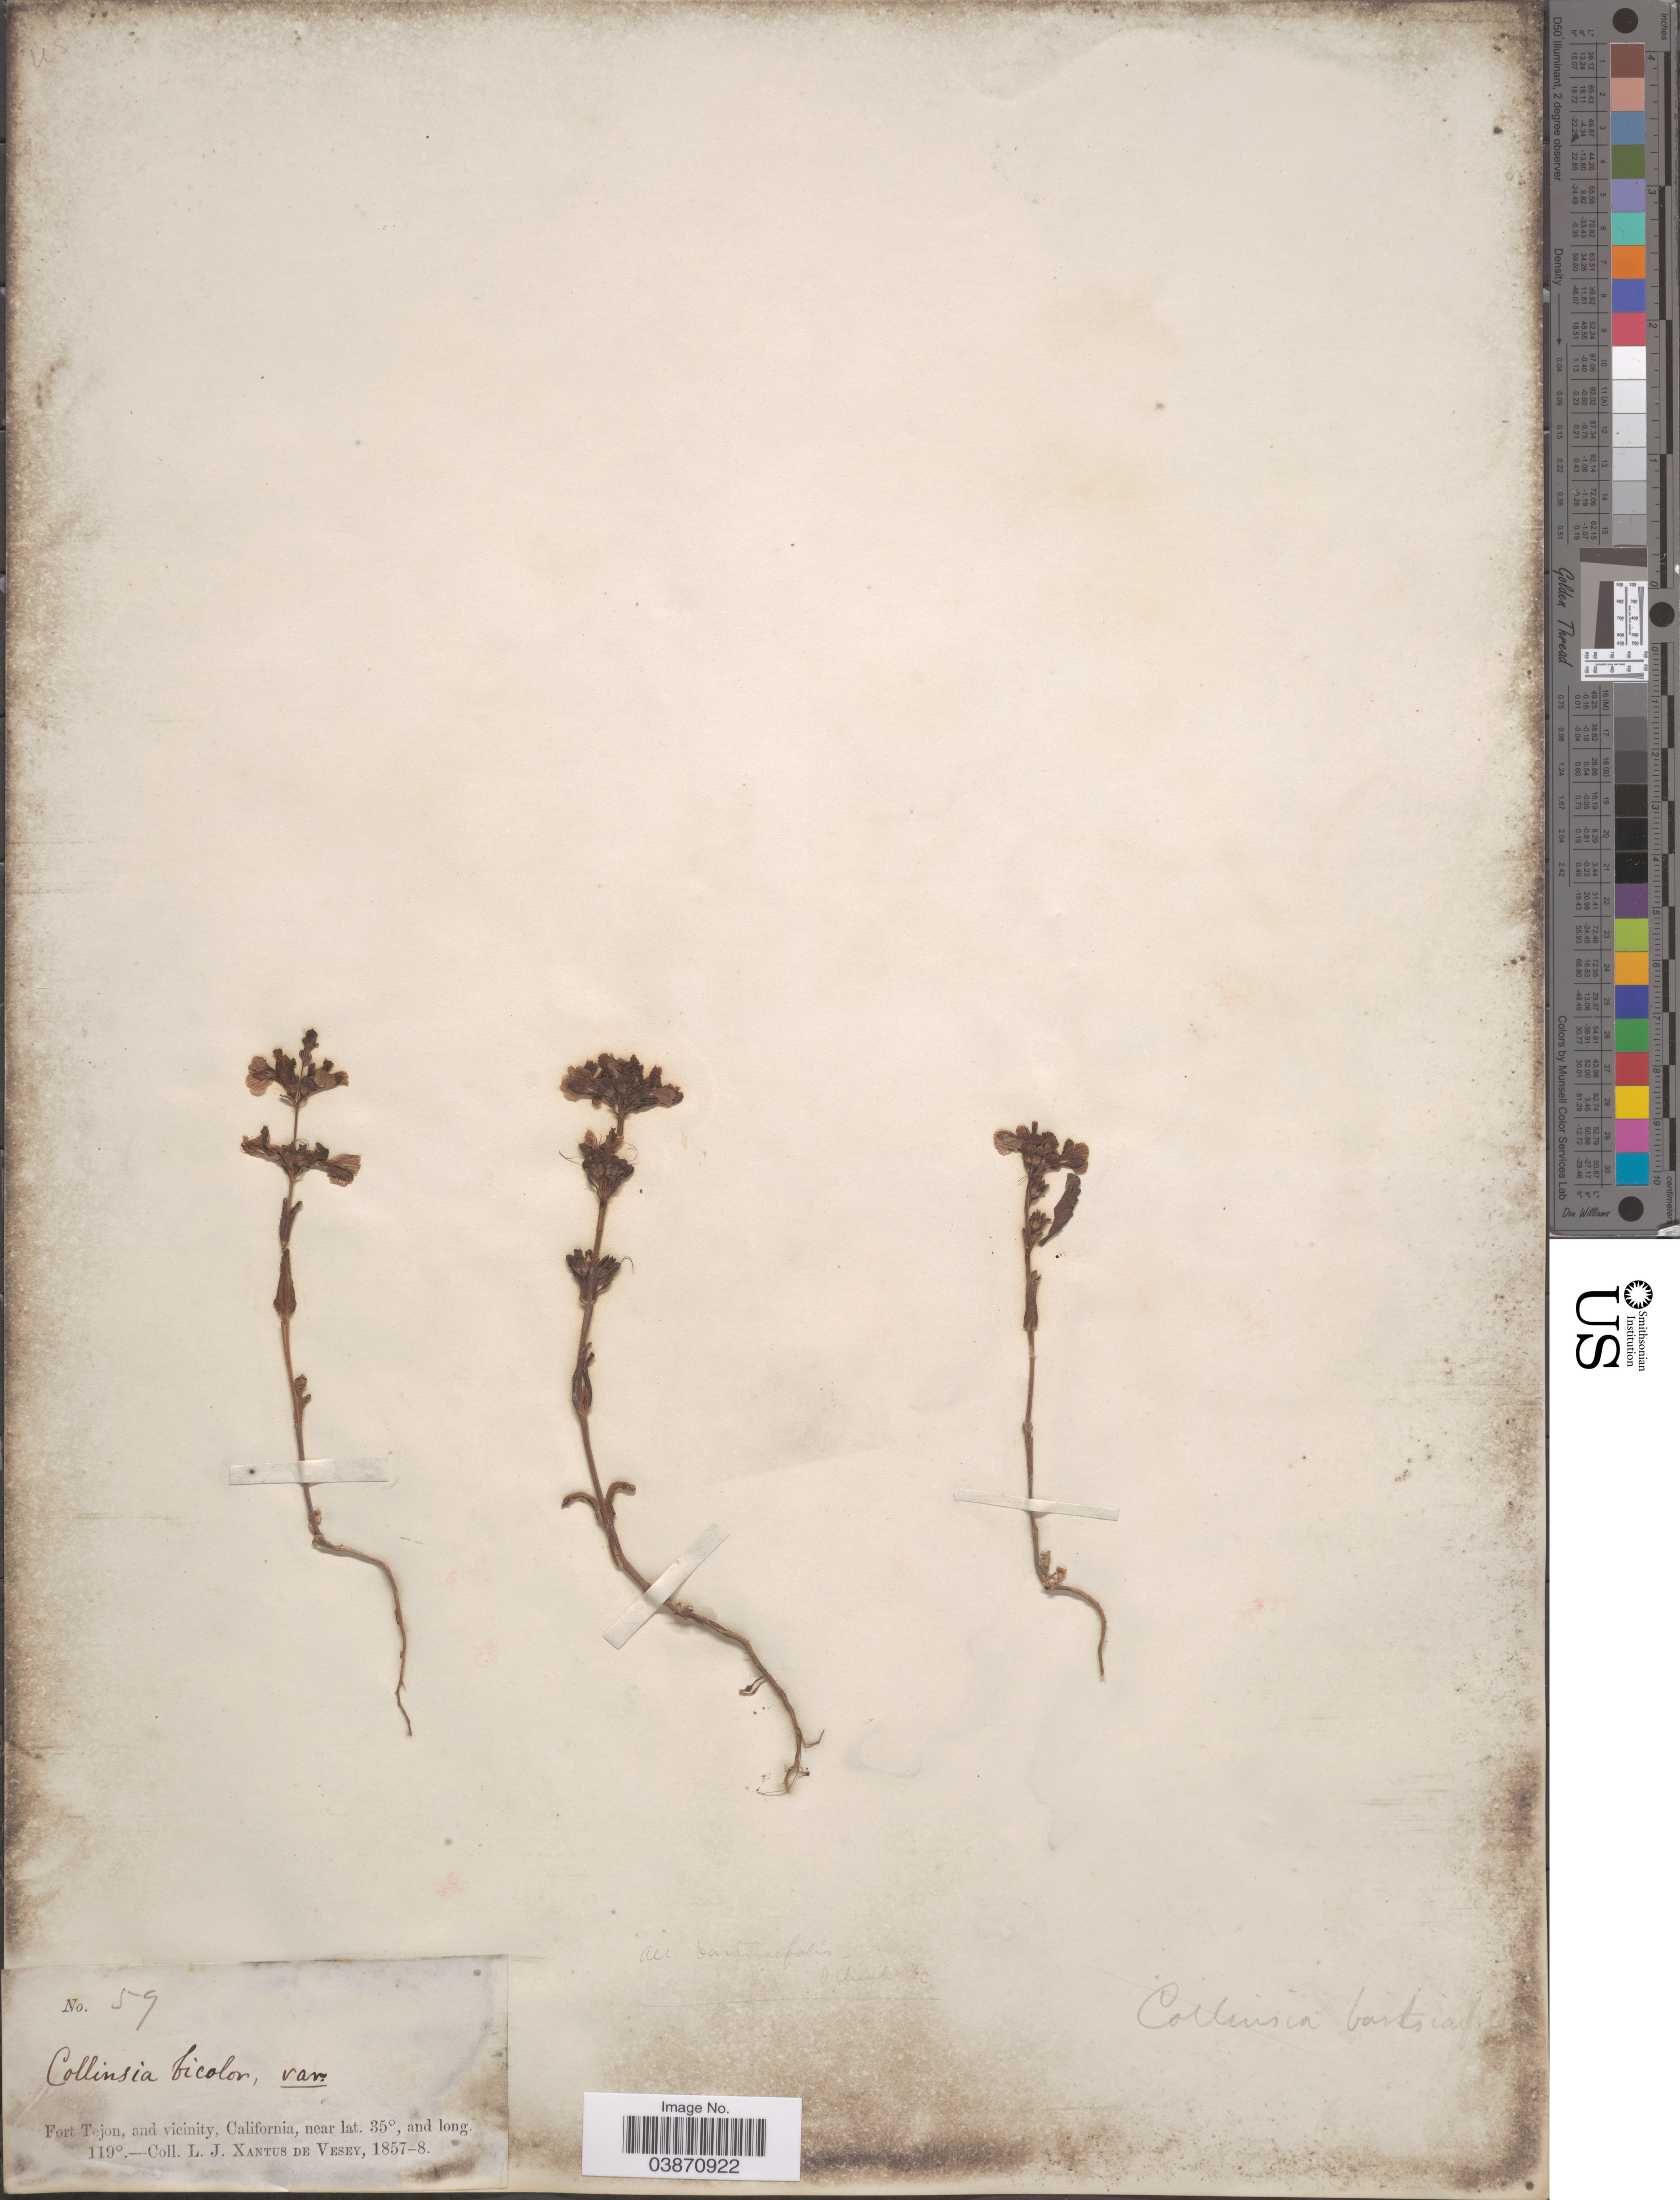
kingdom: Plantae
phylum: Tracheophyta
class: Magnoliopsida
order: Lamiales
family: Plantaginaceae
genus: Collinsia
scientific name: Collinsia bartsiifolia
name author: Benth.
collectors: L. Xantus de Vesey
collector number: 59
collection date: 1857/1858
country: United States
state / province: California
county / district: Kern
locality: Fort Tejon, and vicinity.